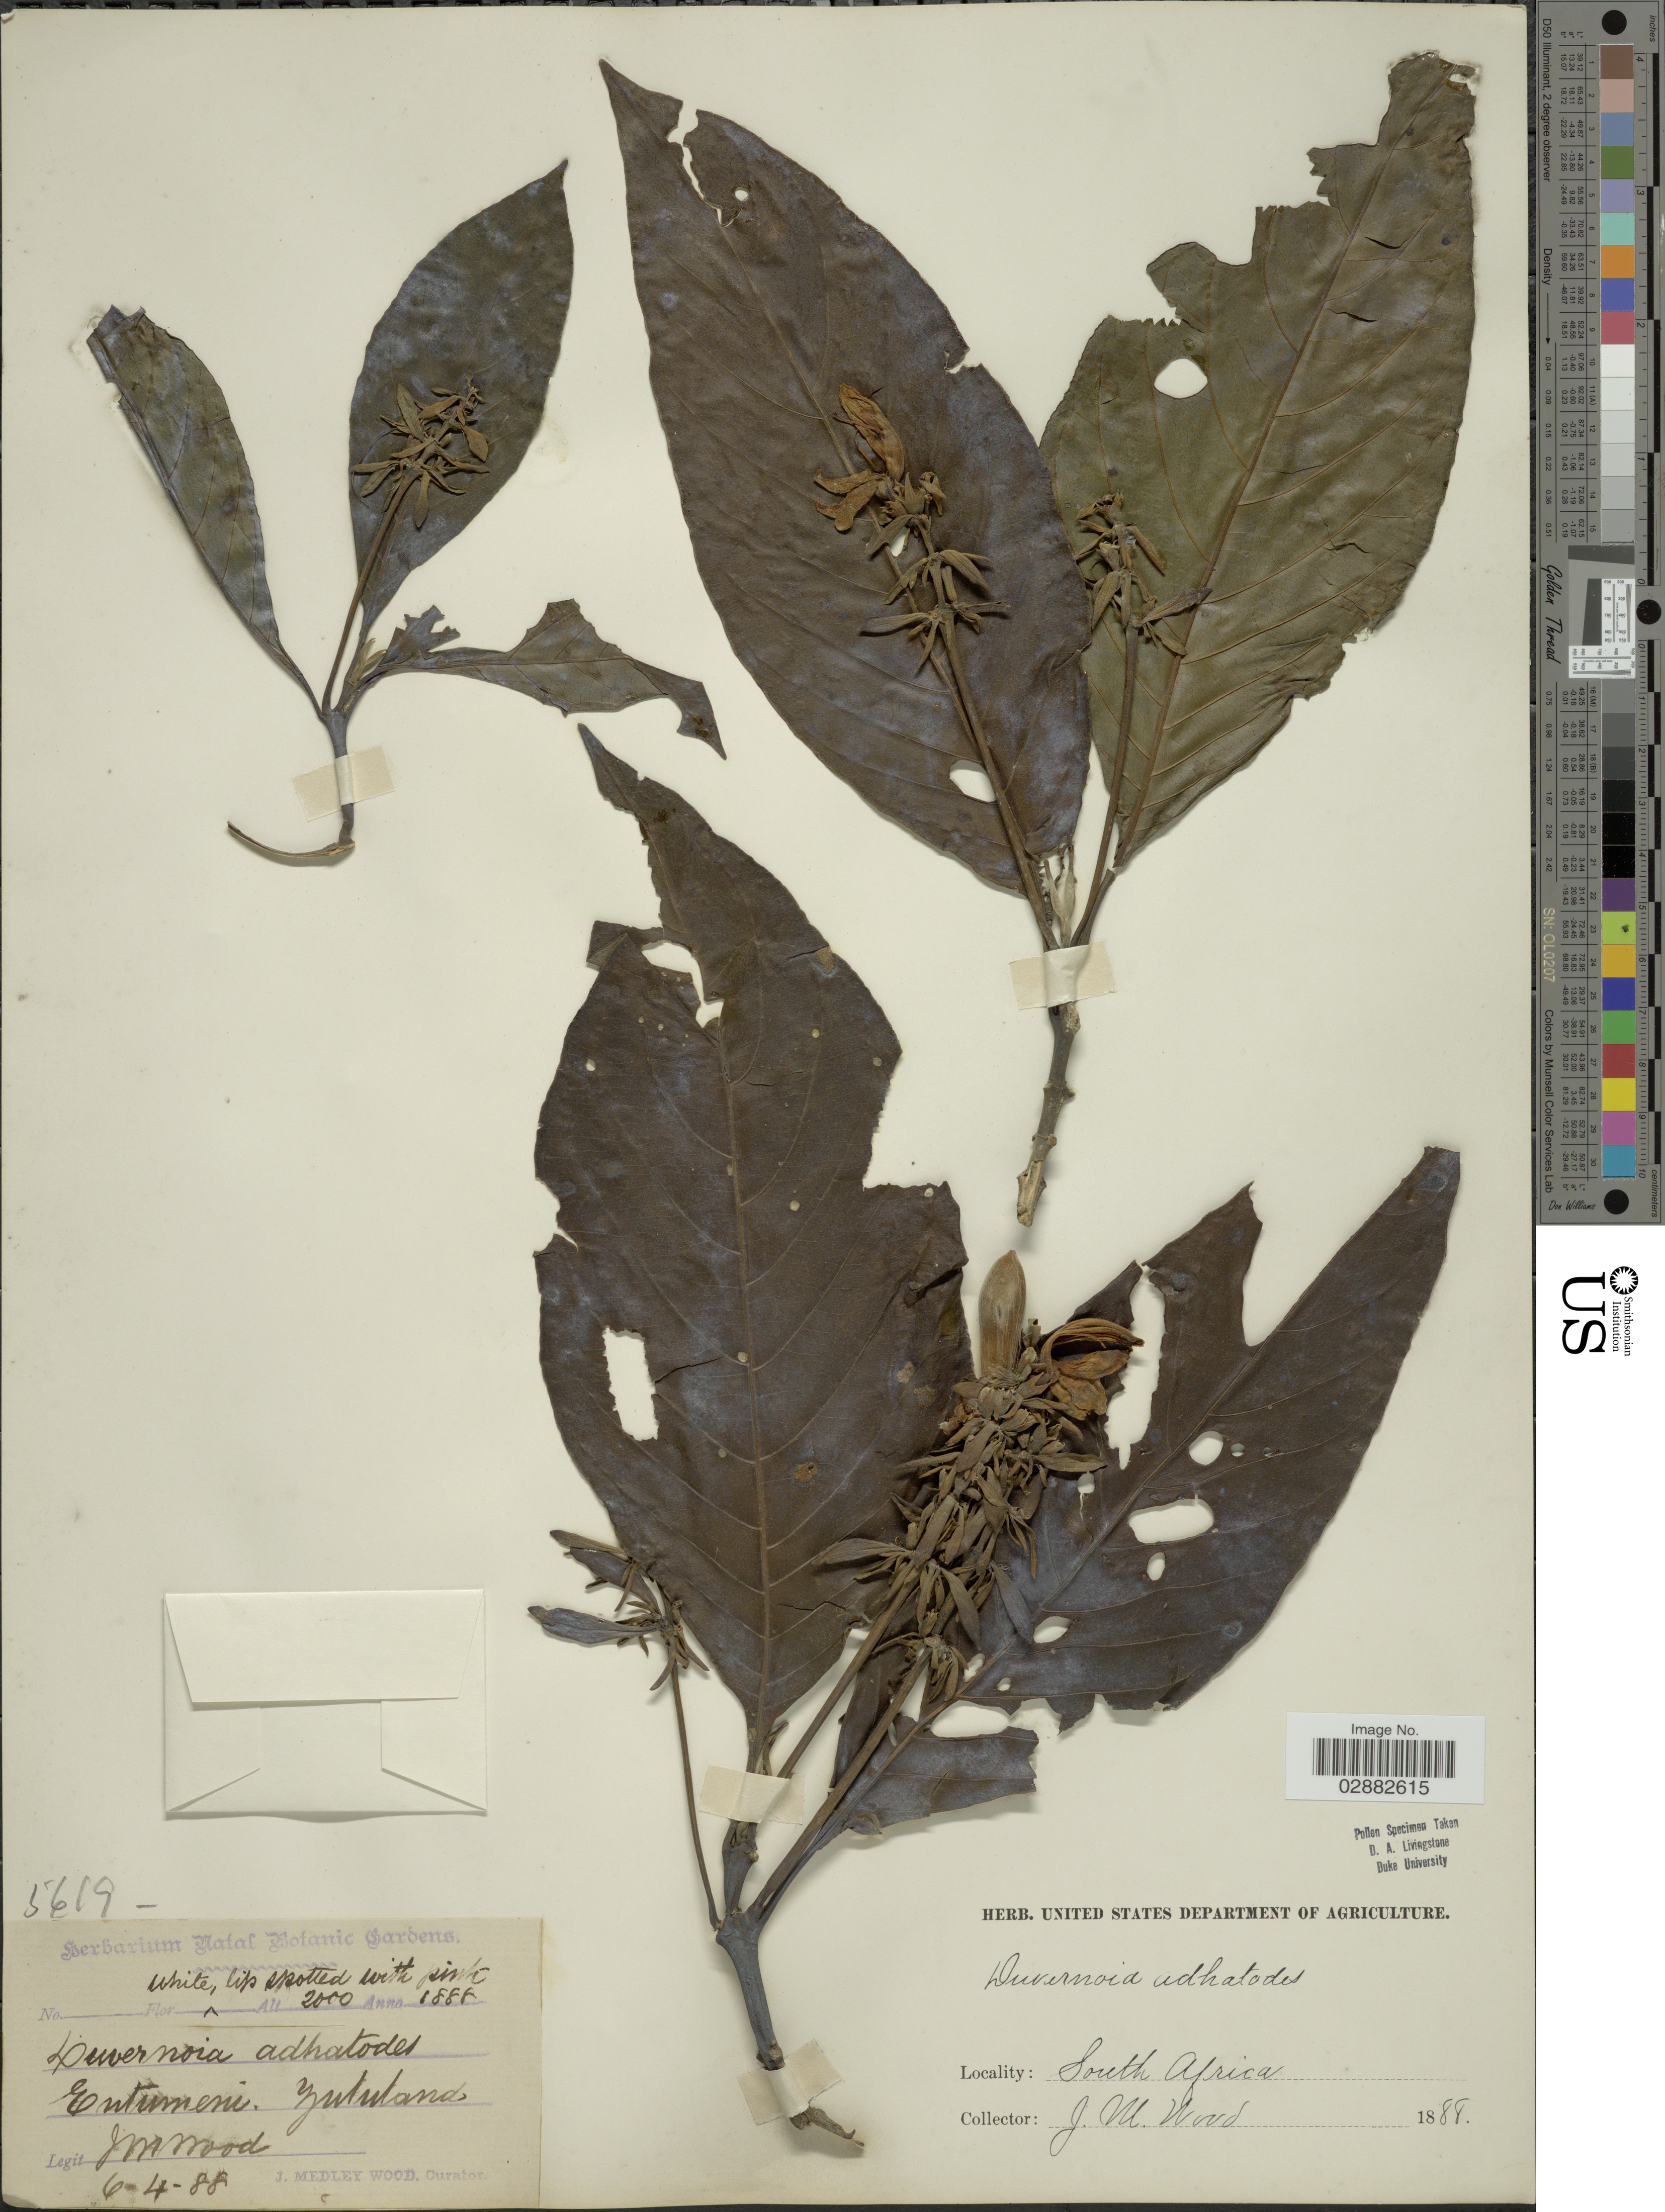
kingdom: Plantae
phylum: Tracheophyta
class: Magnoliopsida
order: Lamiales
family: Acanthaceae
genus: Justicia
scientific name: Justicia sp.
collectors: J. Medley Wood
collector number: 5619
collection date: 1888-04-06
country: South Africa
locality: Zululand.